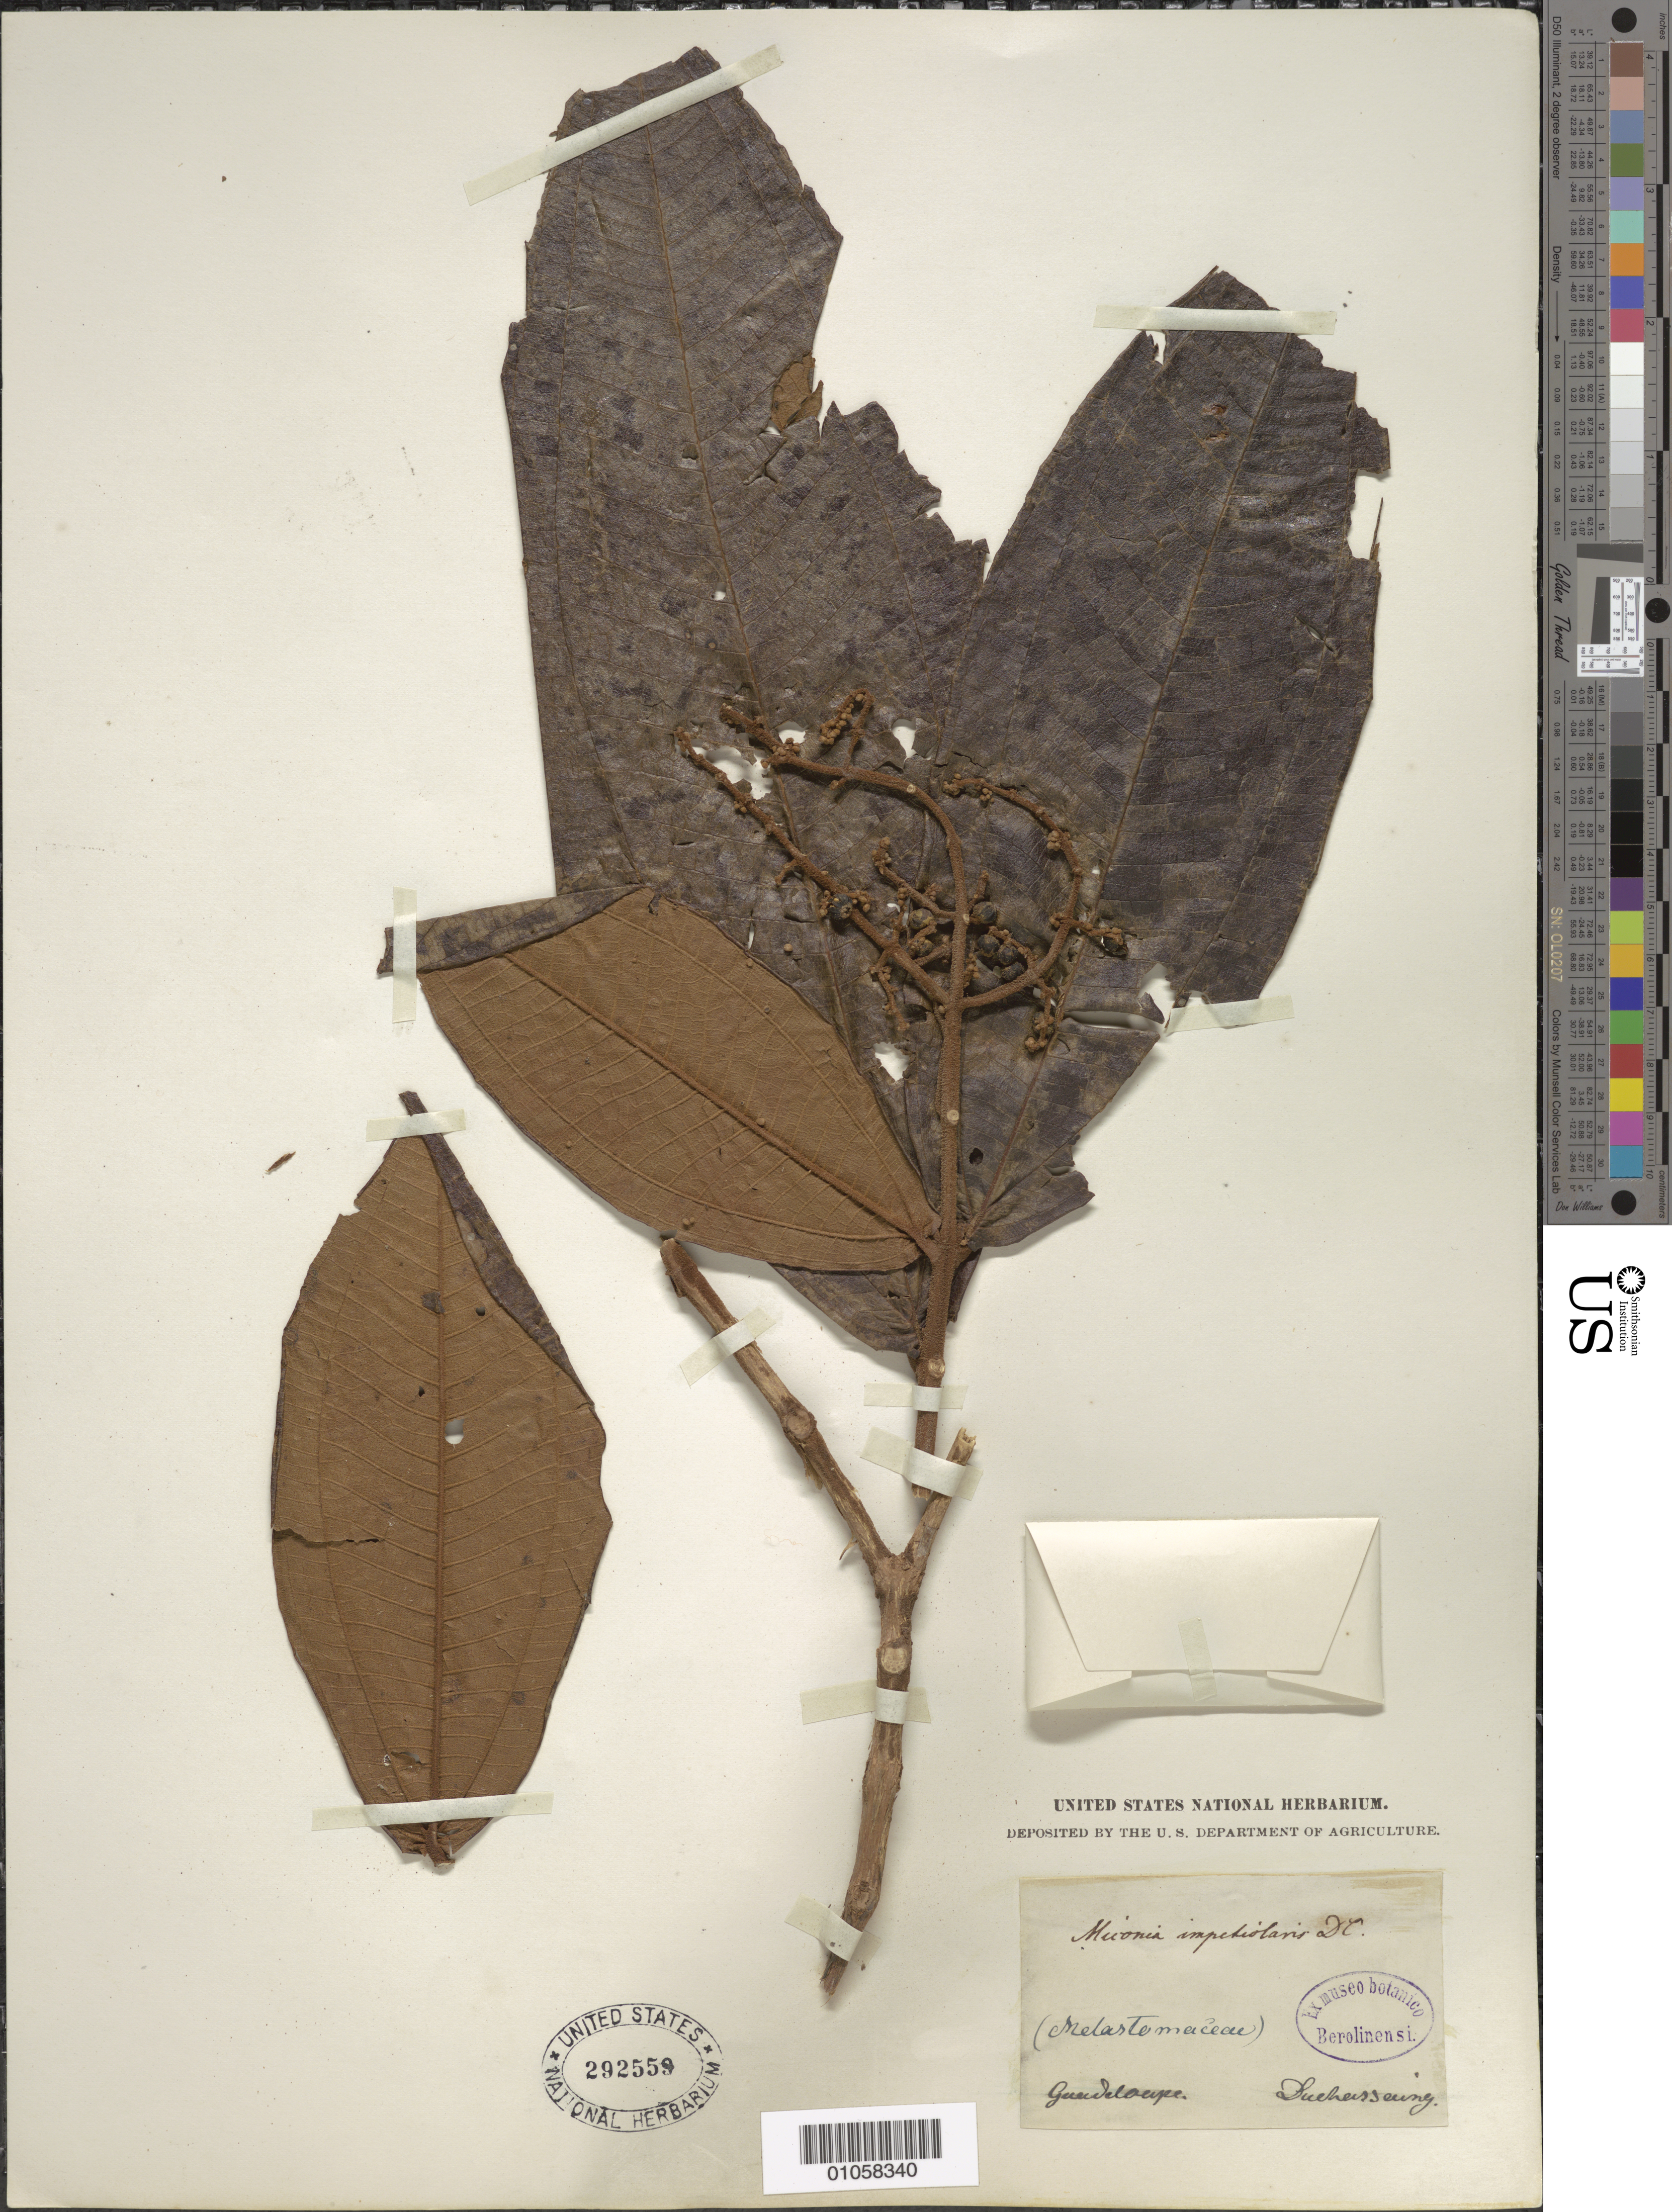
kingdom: Plantae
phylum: Tracheophyta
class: Magnoliopsida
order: Myrtales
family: Melastomataceae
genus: Miconia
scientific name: Miconia impetiolaris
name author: (Sw.) D. Don ex DC.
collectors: -. Duchassaing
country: Guadeloupe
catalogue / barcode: US 292559